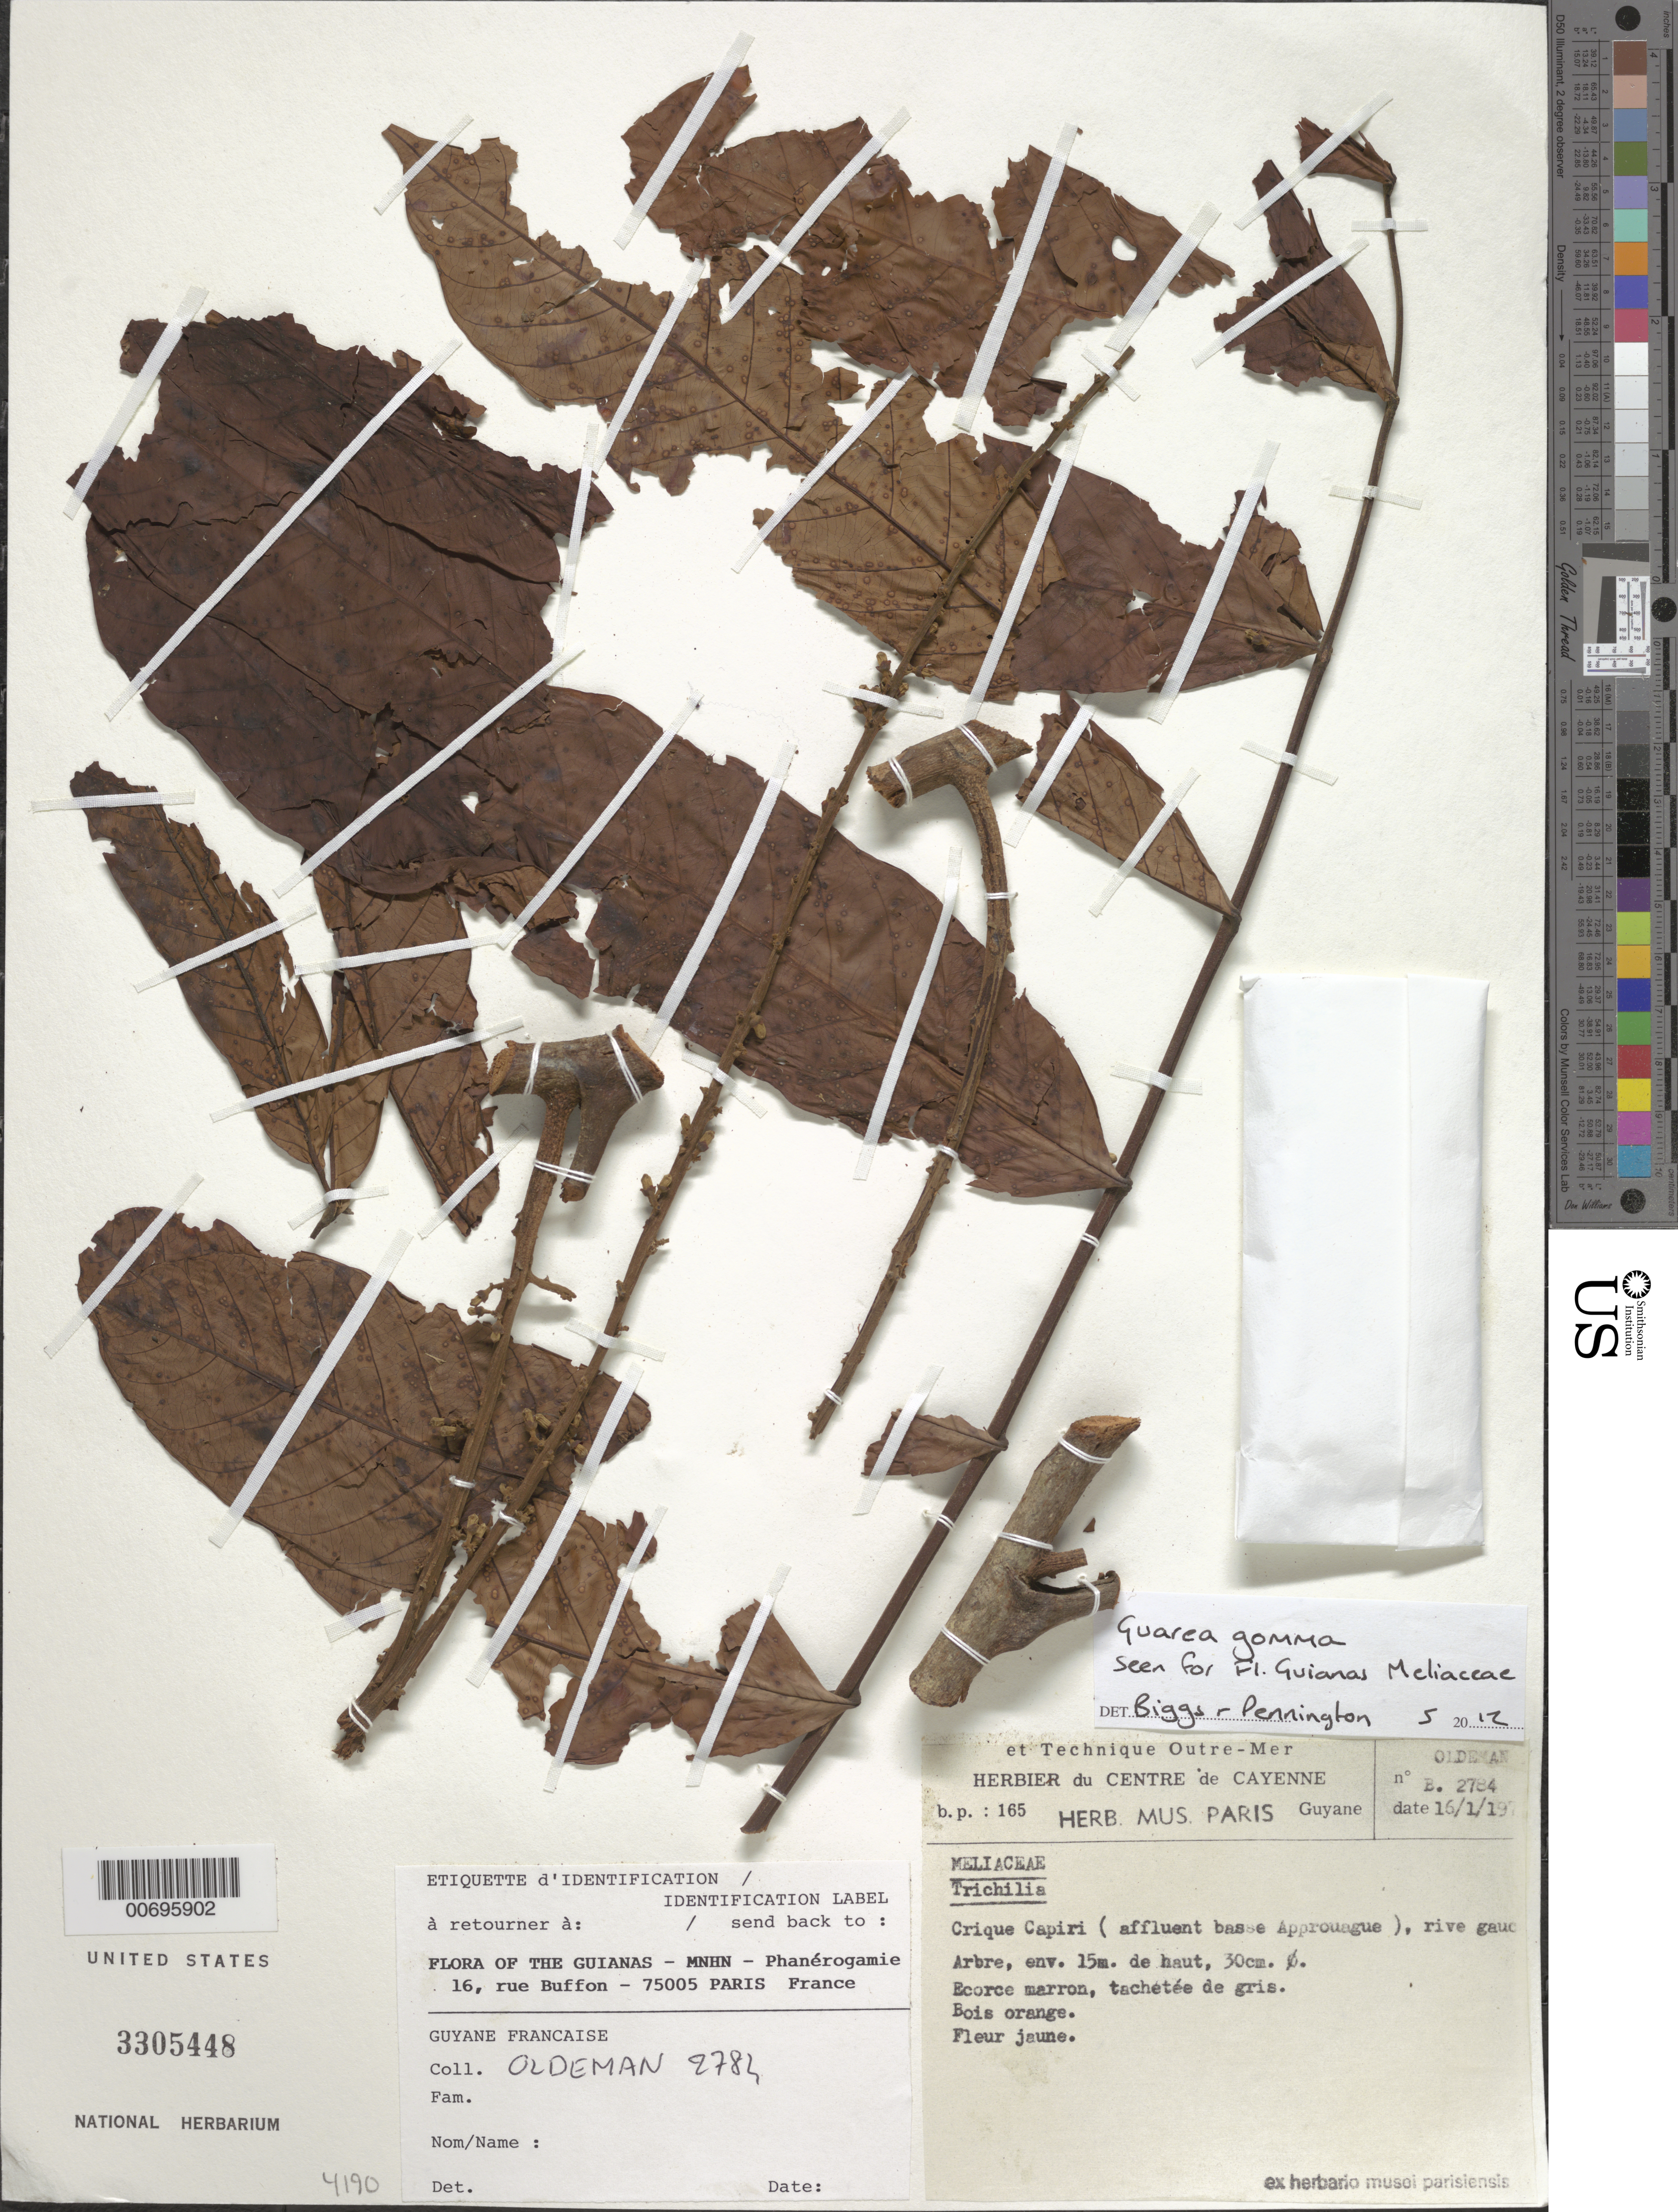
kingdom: Plantae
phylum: Tracheophyta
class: Magnoliopsida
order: Sapindales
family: Meliaceae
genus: Trichilia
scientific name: Trichilia sp.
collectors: R. Oldeman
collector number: B 2784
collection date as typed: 16-Jan-70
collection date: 1970-01-16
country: French Guiana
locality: Crique Capiri (affluent basse Approuague)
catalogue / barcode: US 3305448